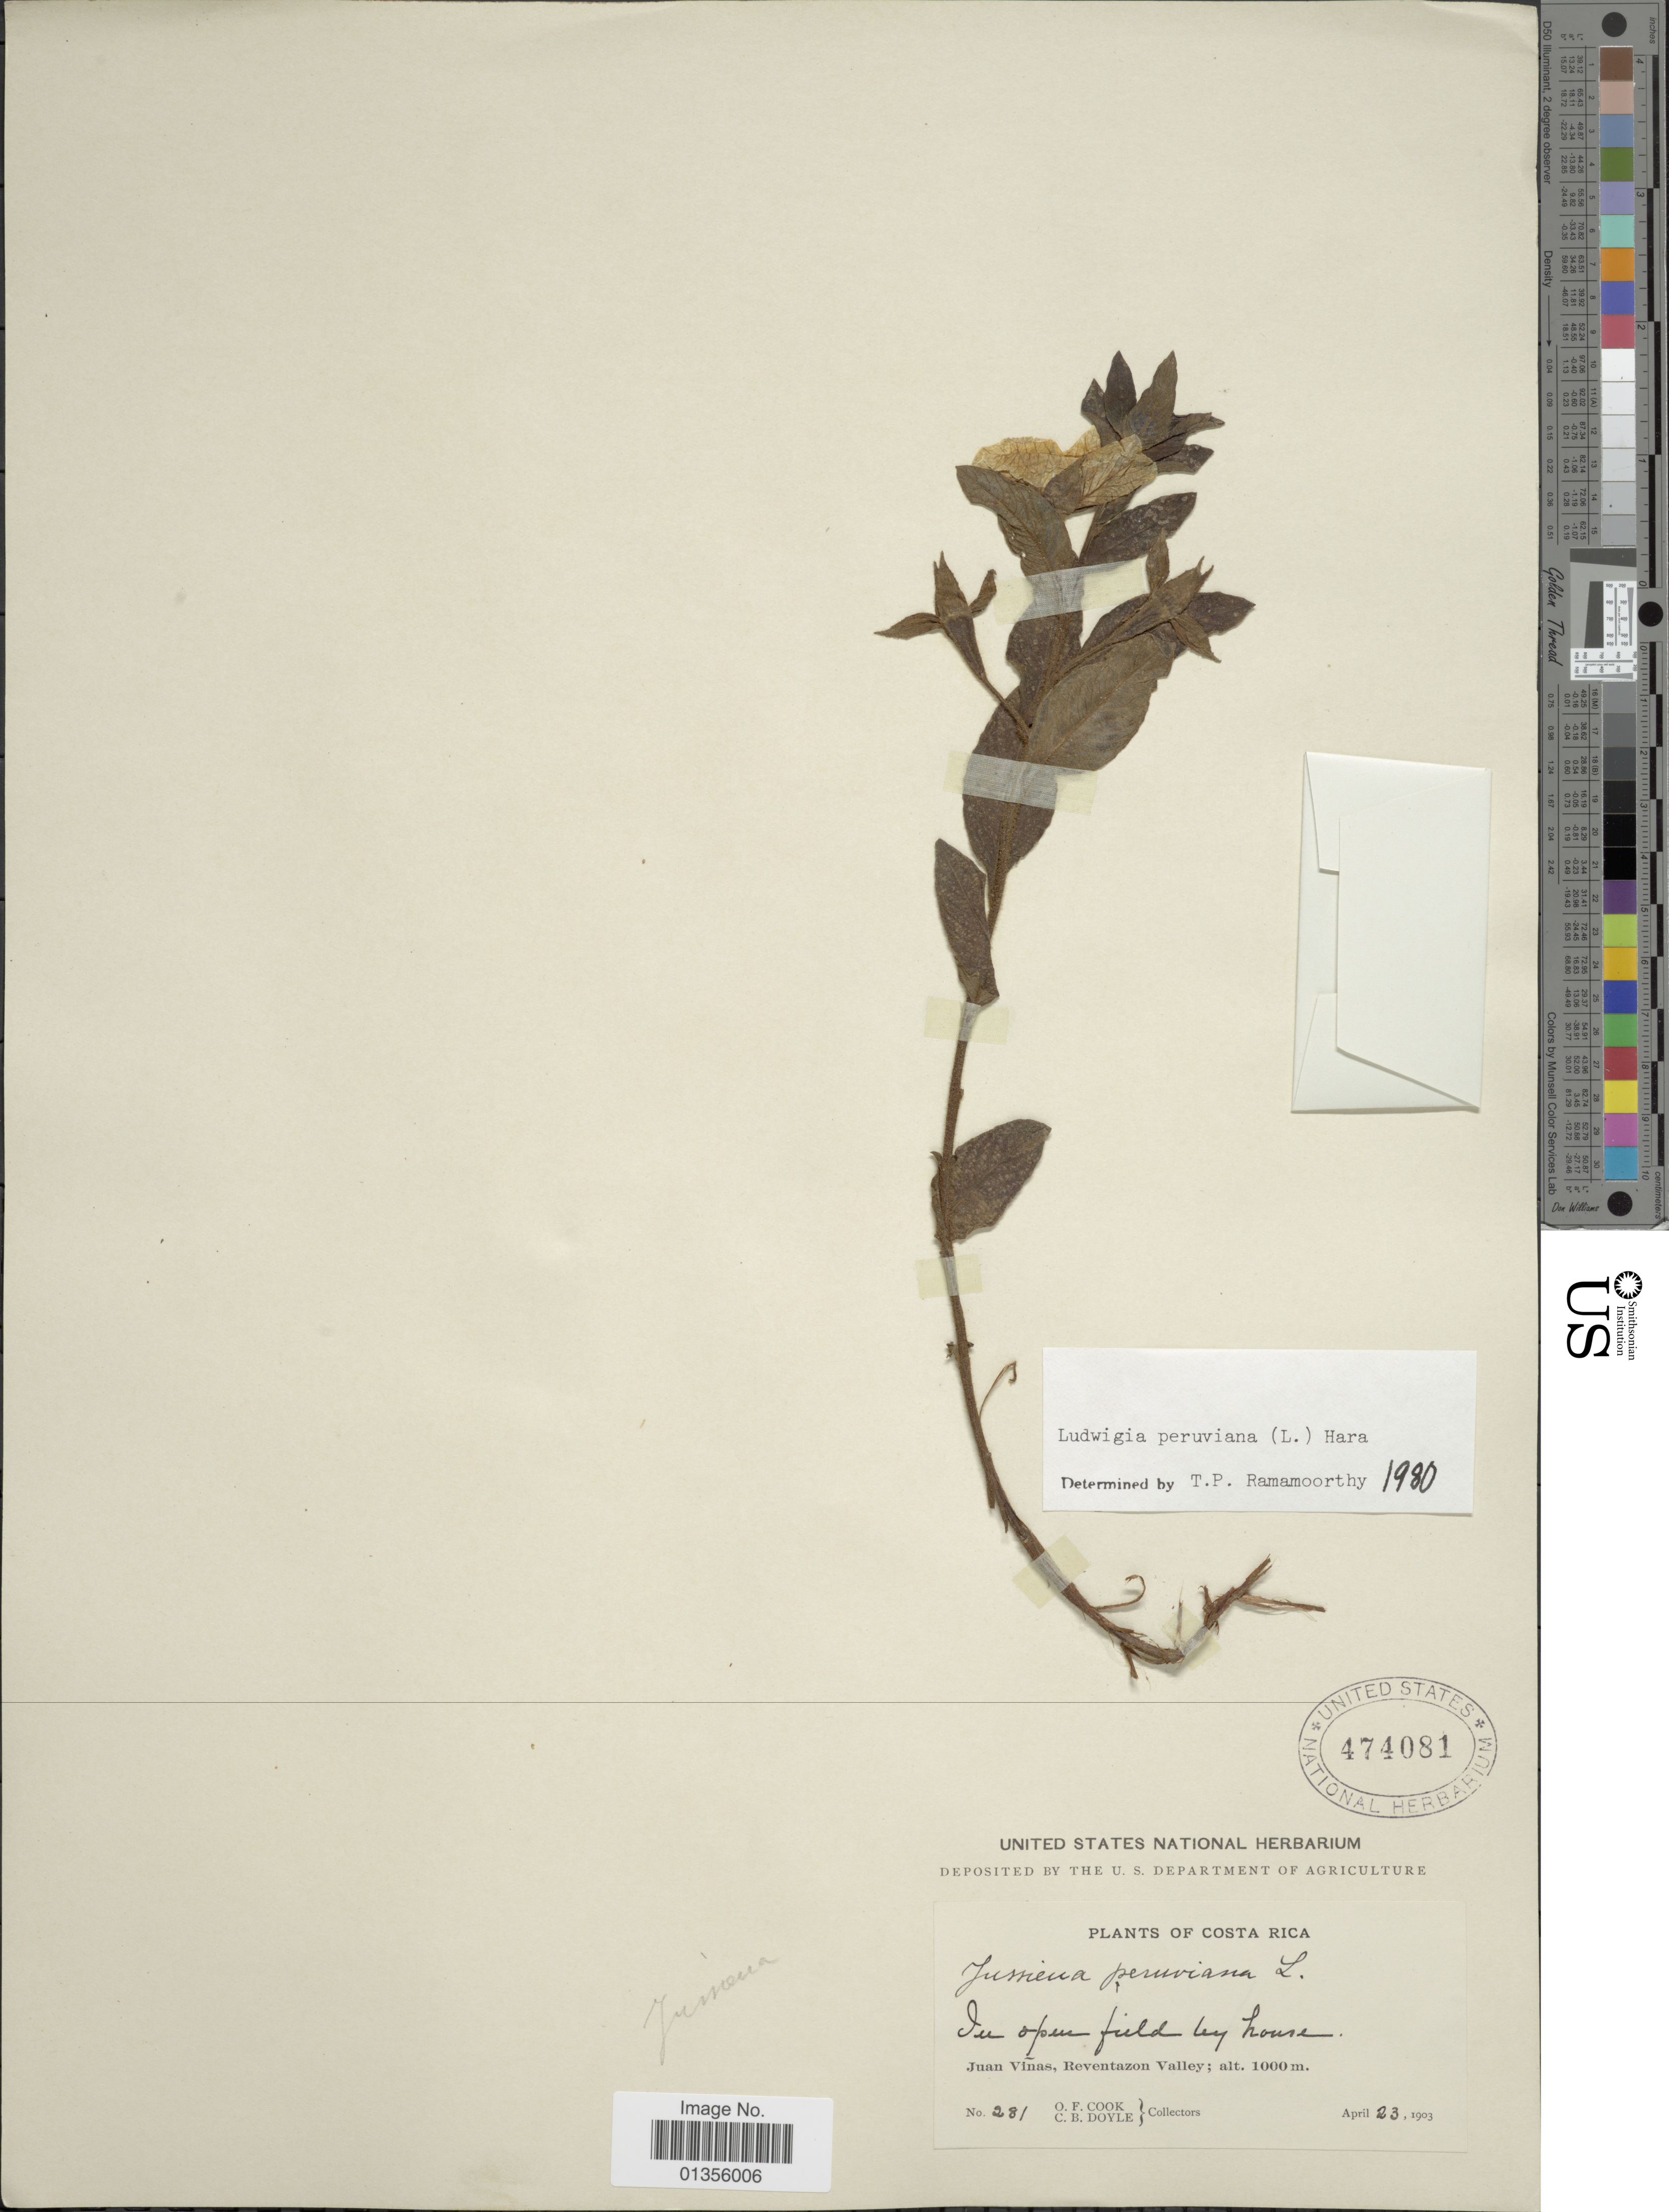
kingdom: Plantae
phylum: Tracheophyta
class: Magnoliopsida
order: Myrtales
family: Onagraceae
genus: Ludwigia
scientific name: Ludwigia peruviana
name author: (L.) H. Hara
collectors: O. F. Cook & C. Doyle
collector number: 281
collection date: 1903-04-23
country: Costa Rica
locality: Juan Viñas, Reventazon Valley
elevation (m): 1000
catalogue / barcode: US 474081